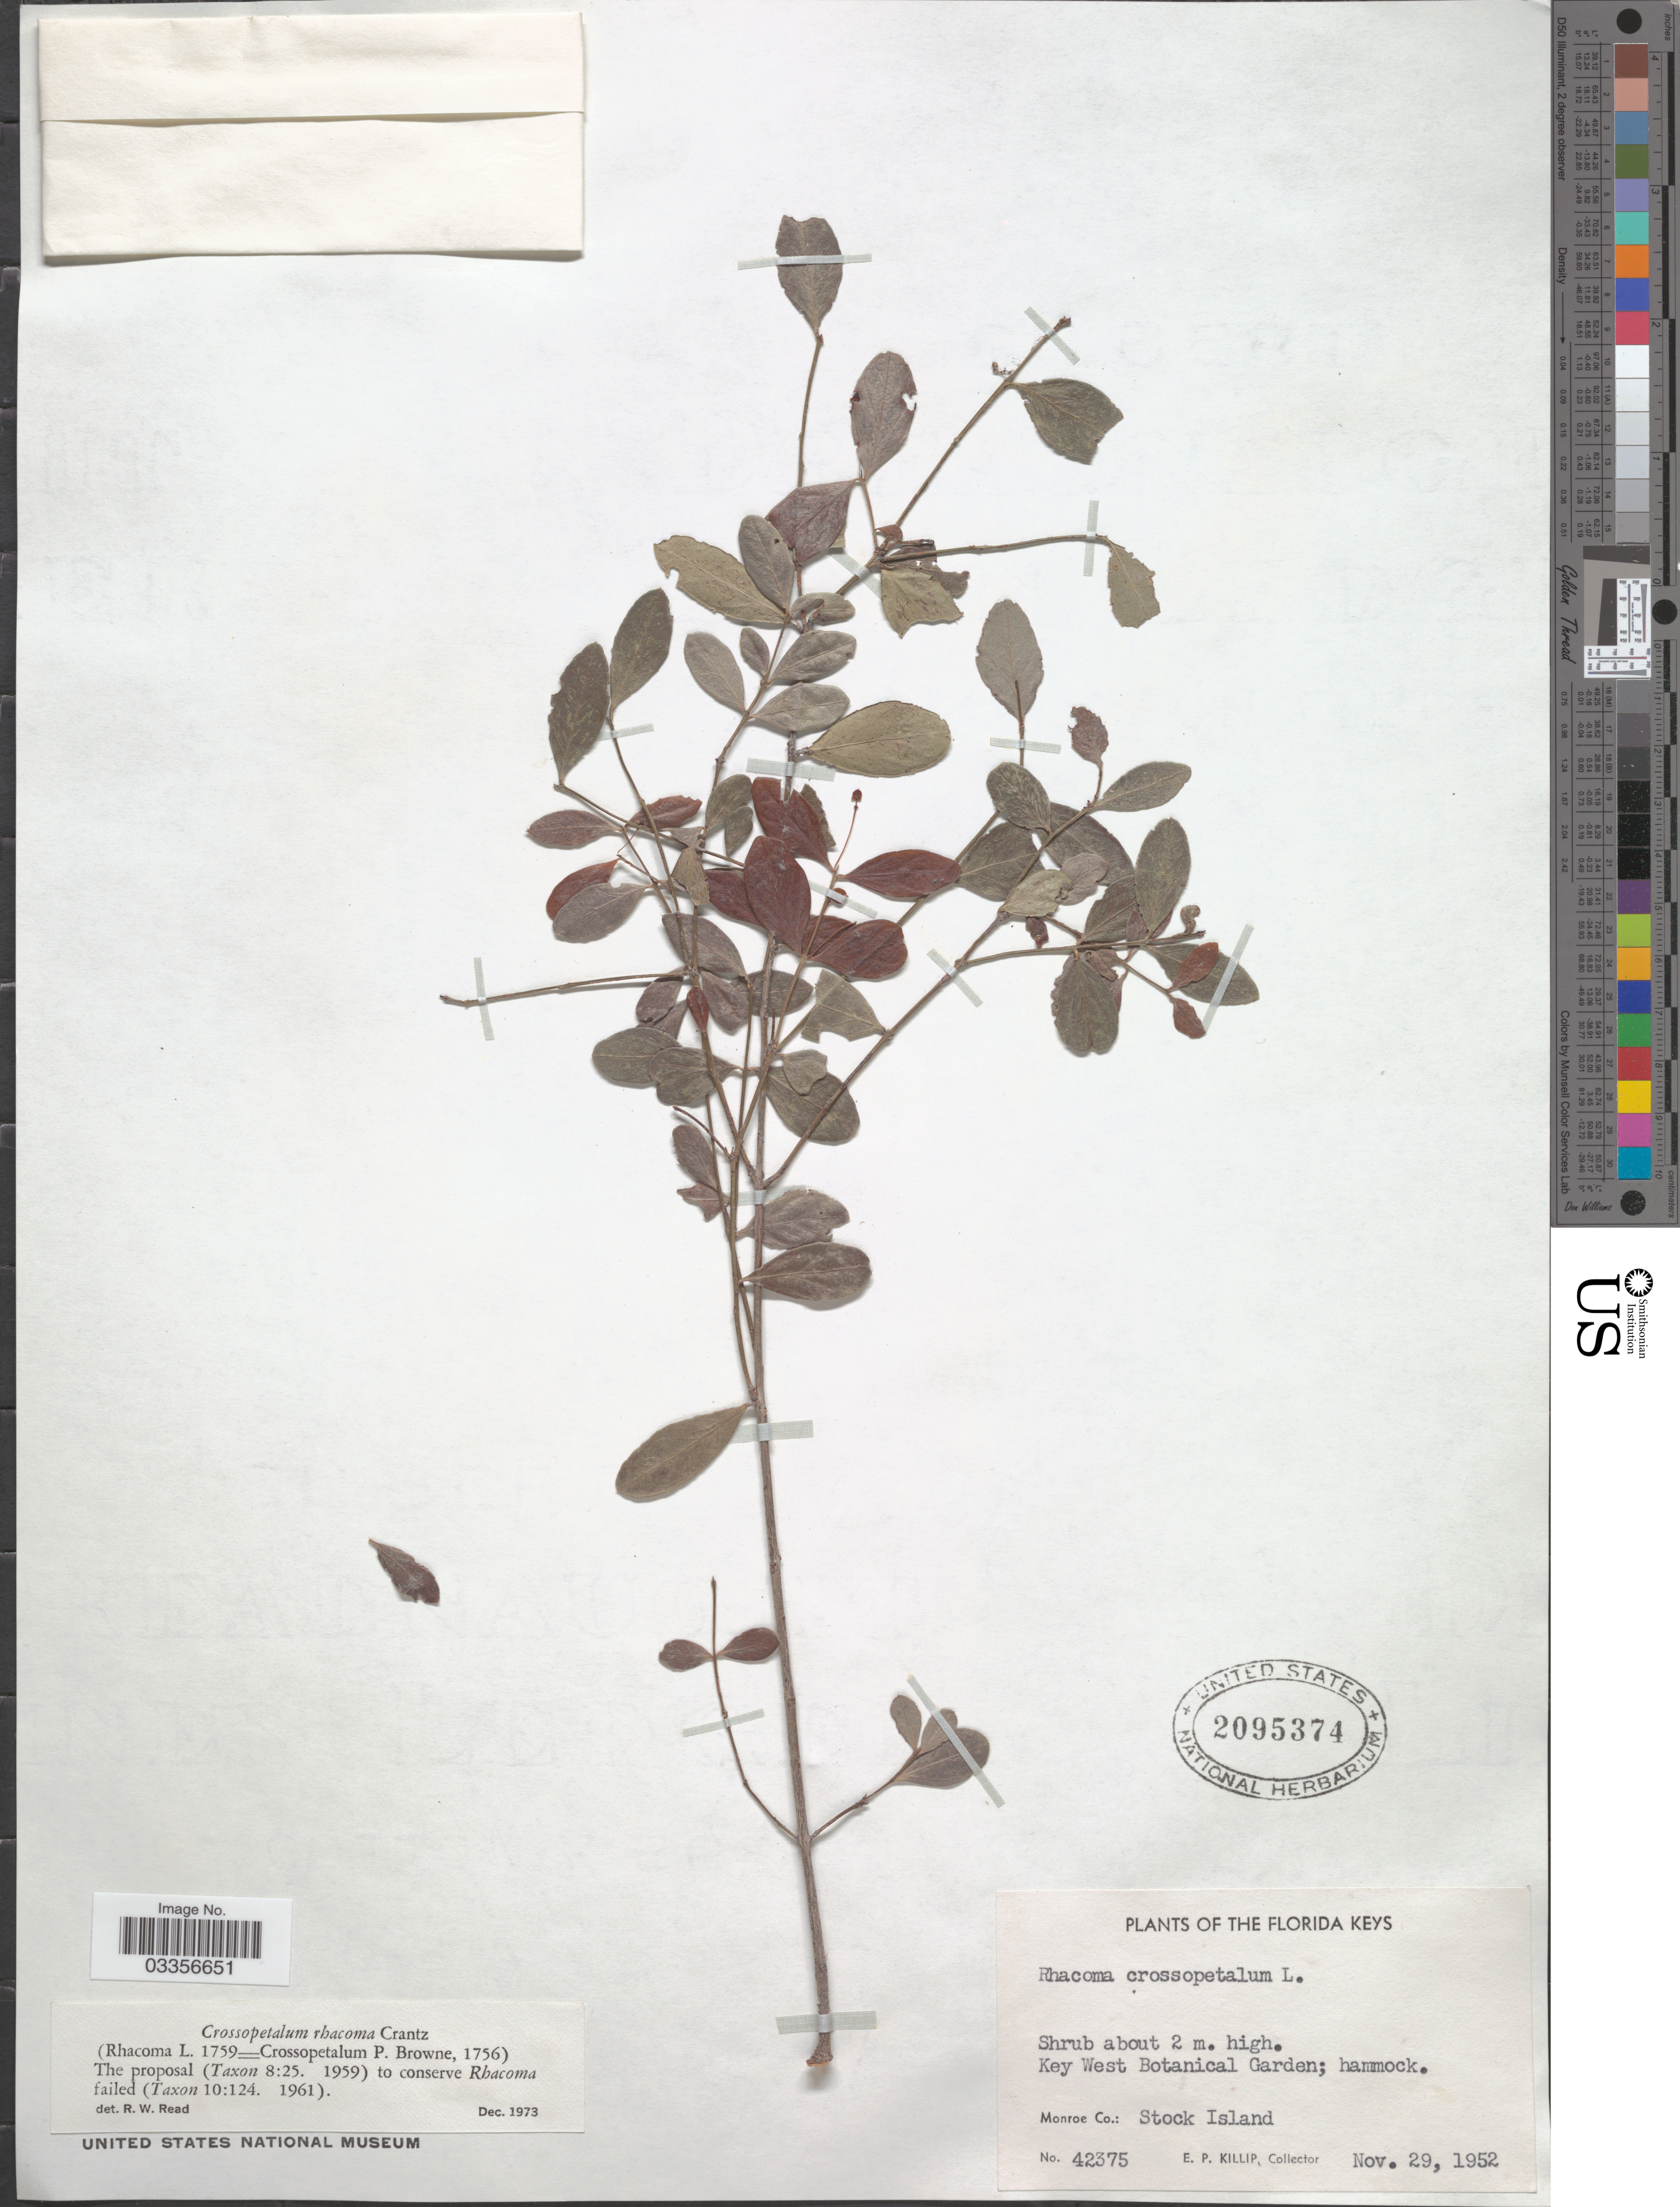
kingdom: Plantae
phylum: Tracheophyta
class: Magnoliopsida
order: Celastrales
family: Celastraceae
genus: Crossopetalum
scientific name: Crossopetalum rhacoma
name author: Crantz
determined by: Read, Robert W., (US), NMNH (UNITED STATES)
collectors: E. P. Killip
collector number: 42375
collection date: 1952-11-29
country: United States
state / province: Florida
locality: Florida Keys, Key West Botanical Garden; hammock, Monroe Co.: Stock Island.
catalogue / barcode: US 2095374